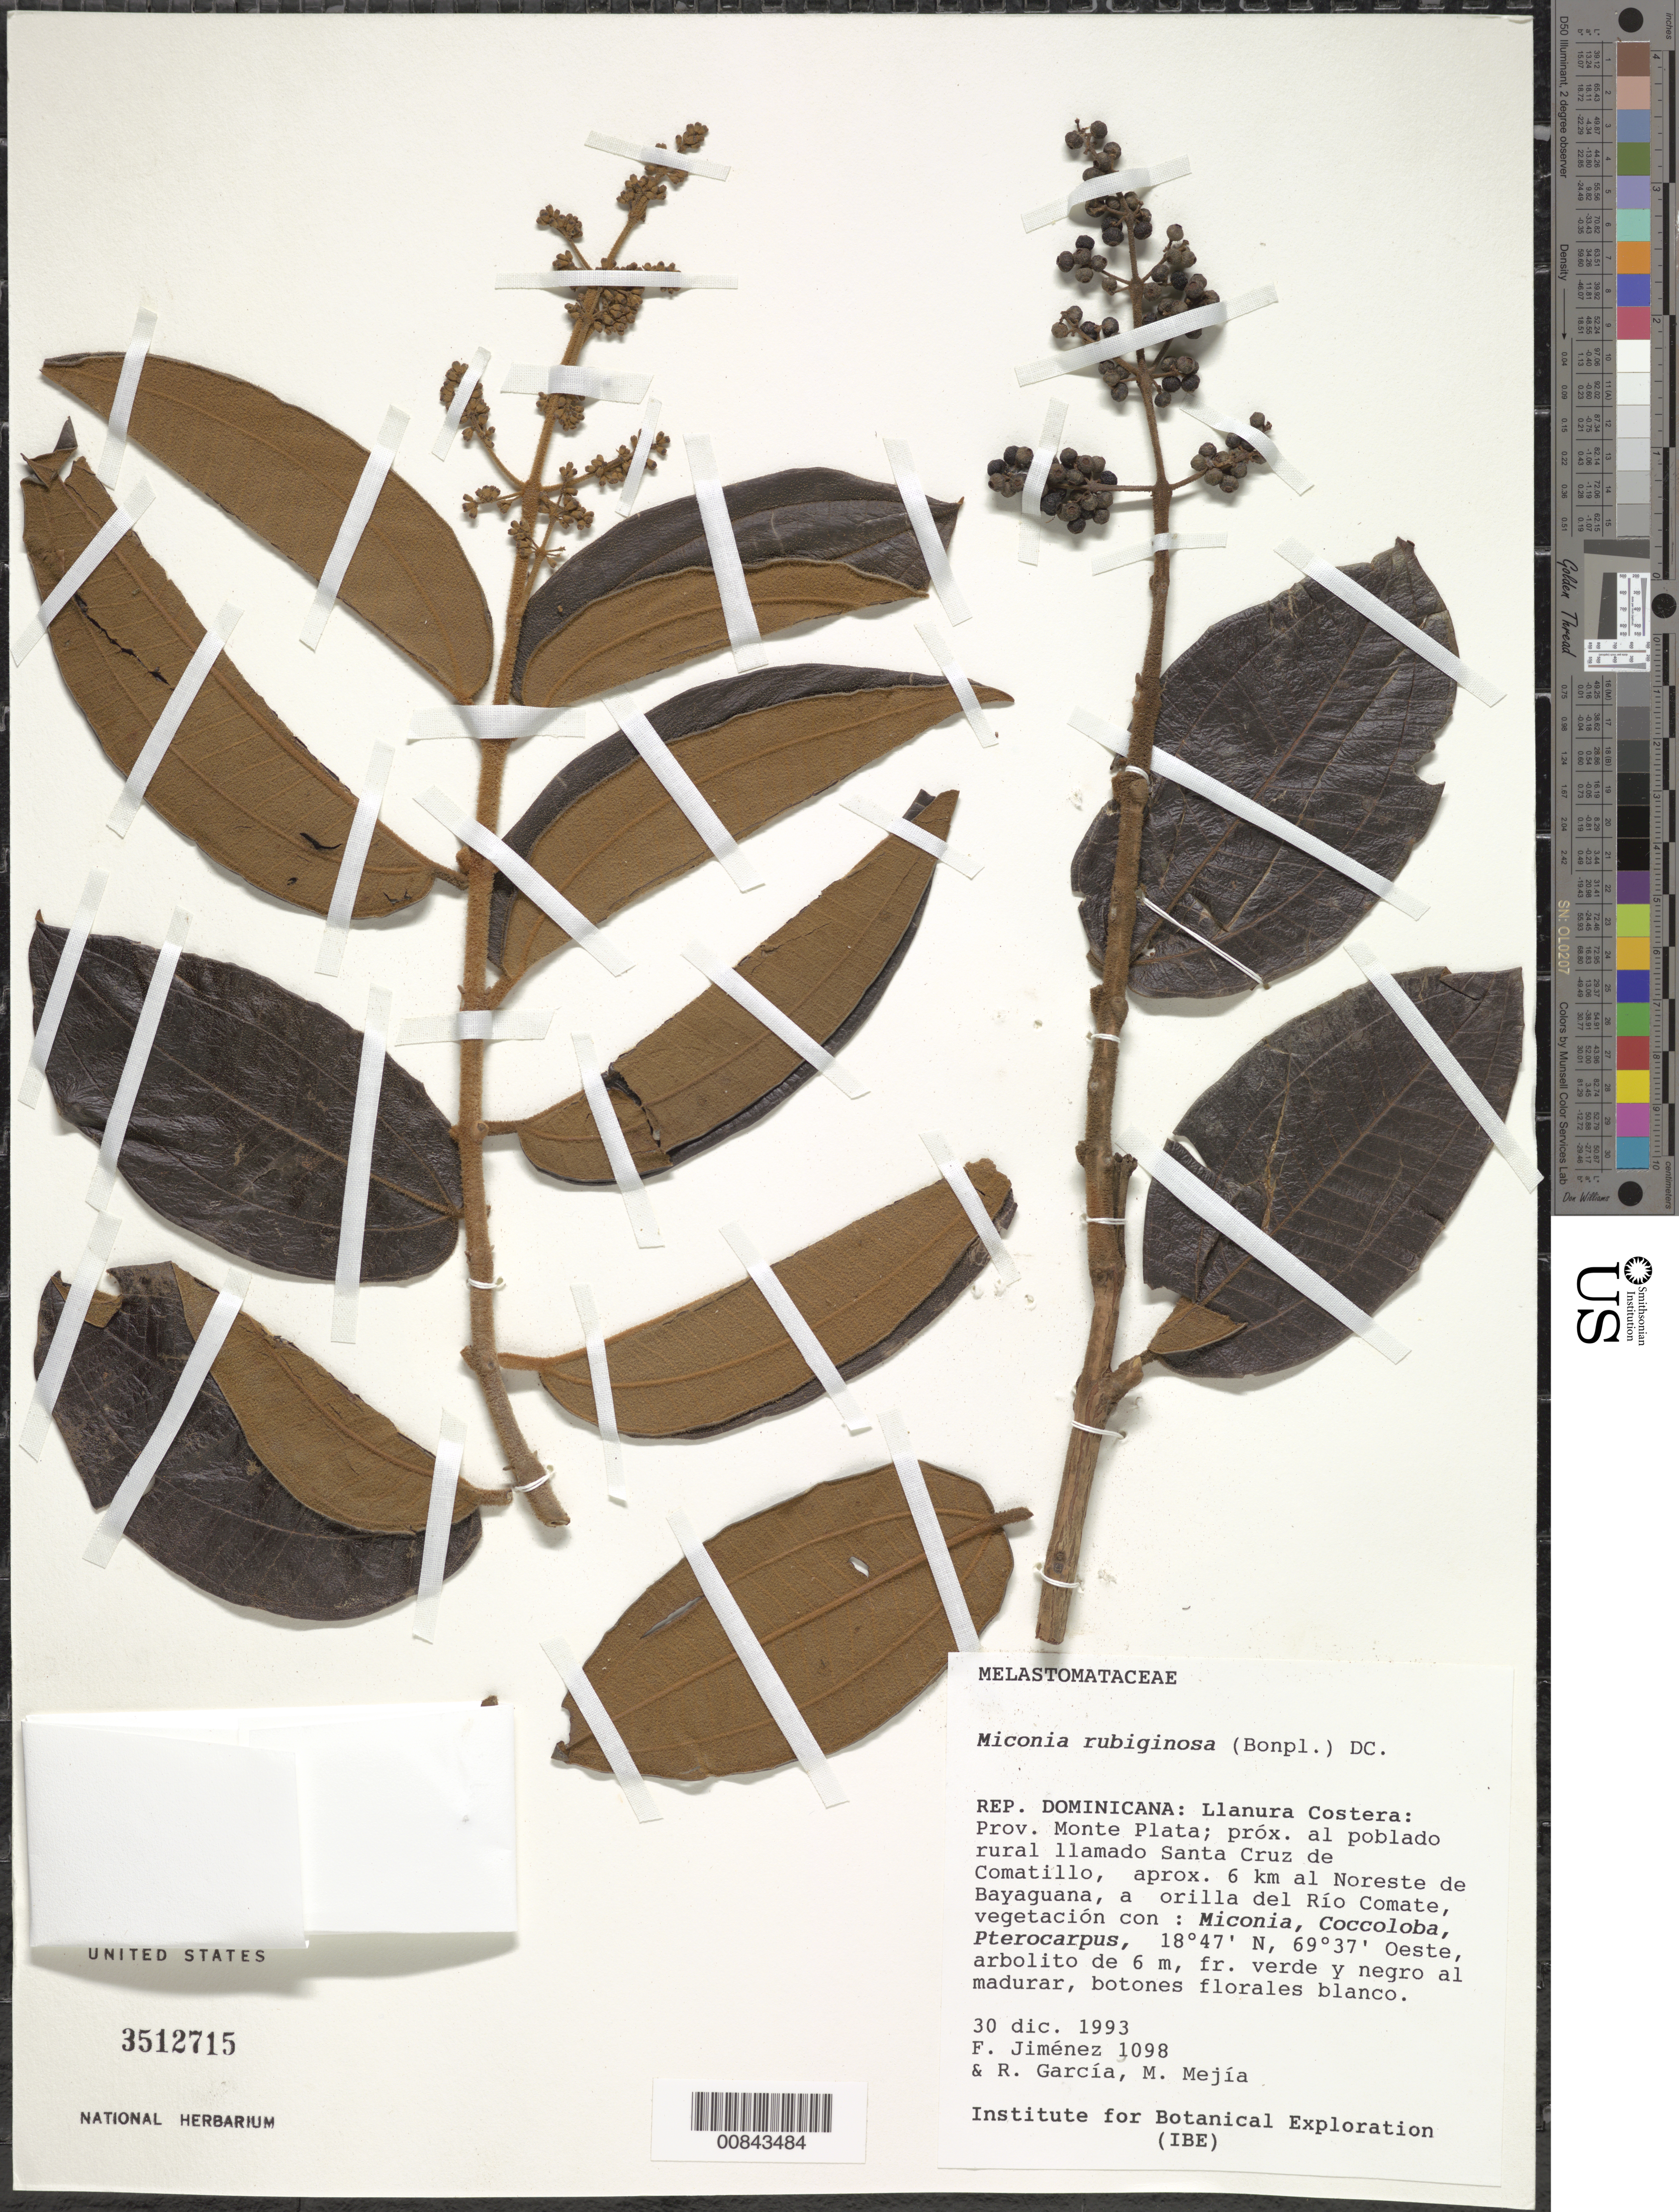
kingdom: Plantae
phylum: Tracheophyta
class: Magnoliopsida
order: Myrtales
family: Melastomataceae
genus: Miconia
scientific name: Miconia rubiginosa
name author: (Bonpl.) DC.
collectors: F. Jiménez, R. G. García & M. Mejia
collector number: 1098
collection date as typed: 30 Dec 1993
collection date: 1993-12-30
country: Dominican Republic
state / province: Monte Plata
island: Hispaniola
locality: Llanura Costera: próx. al poblado rural llamado Santa Cruz de Comatillo, aprox. 6 km al Noreste de Bayaguana, a orilla del Río Comate.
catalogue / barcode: US 3512715